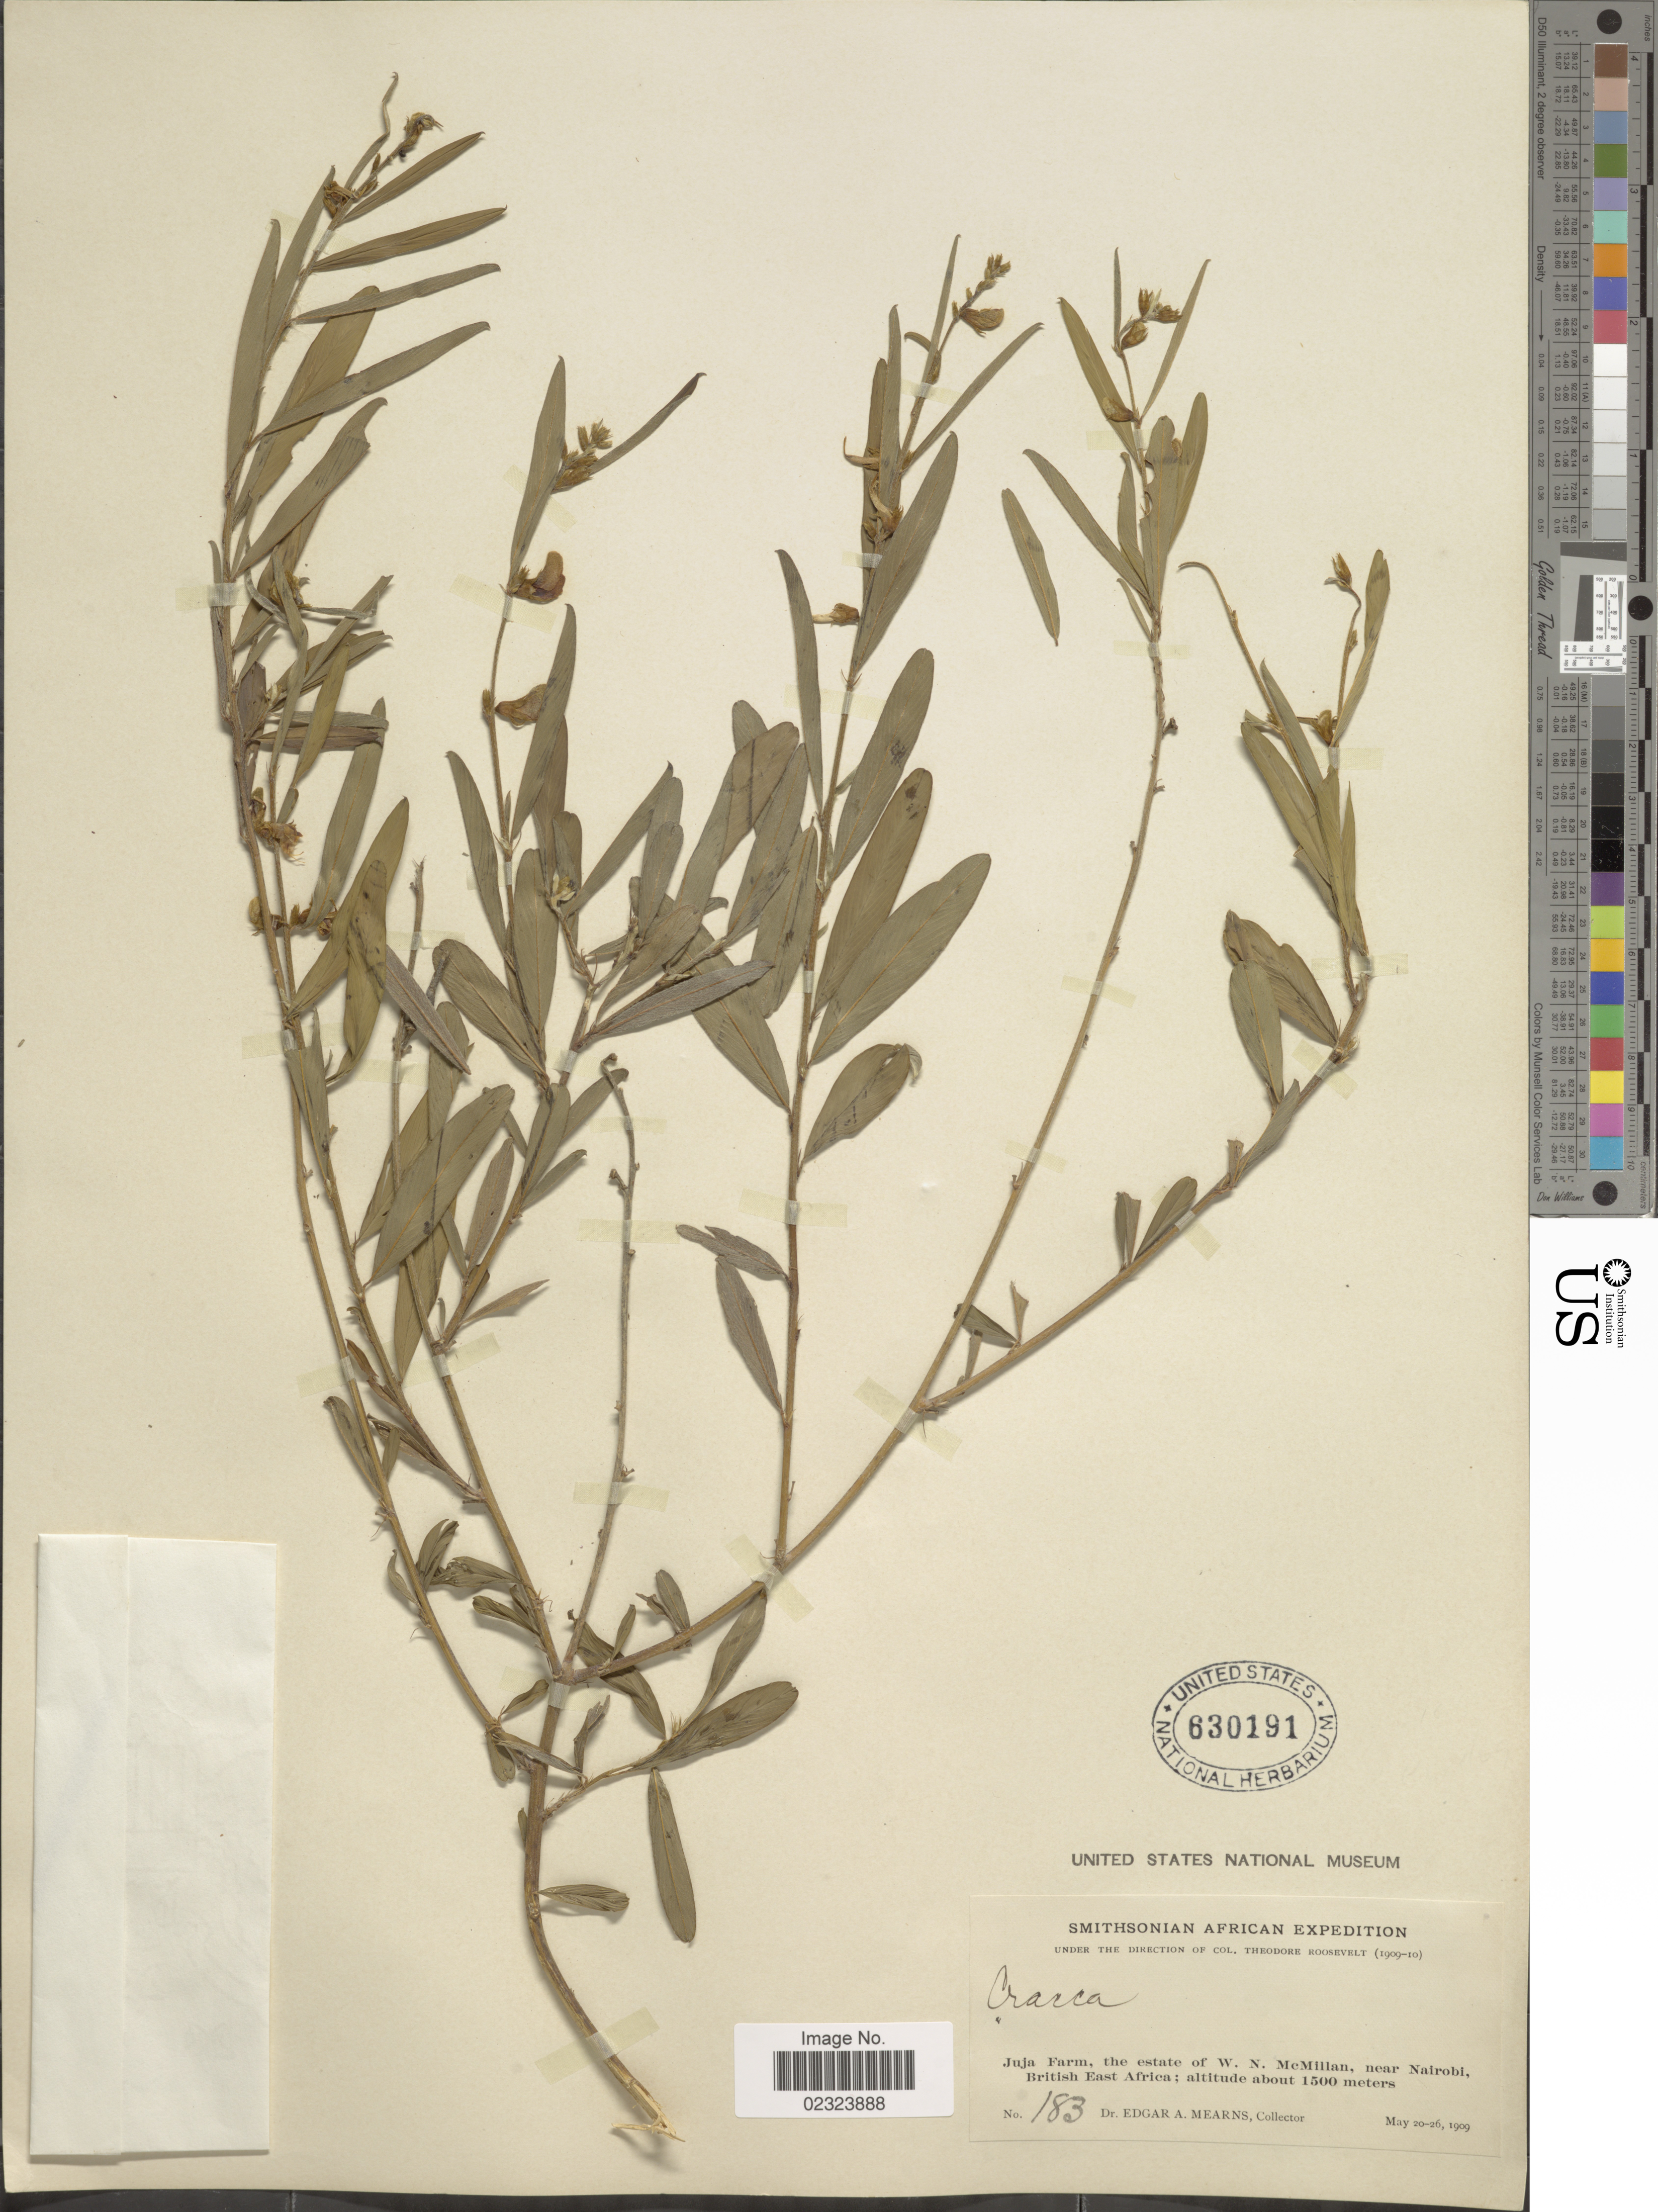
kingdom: Plantae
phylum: Tracheophyta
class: Magnoliopsida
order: Fabales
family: Fabaceae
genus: Tephrosia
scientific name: Tephrosia sp.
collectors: E. A. Mearns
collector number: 183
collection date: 1909-05-20/1909-05-26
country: Kenya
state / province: Nairobi Area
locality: Juja Farm, the estate of W. N. McMillan, near Nairobi, British East Africa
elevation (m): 1500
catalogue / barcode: US 630191